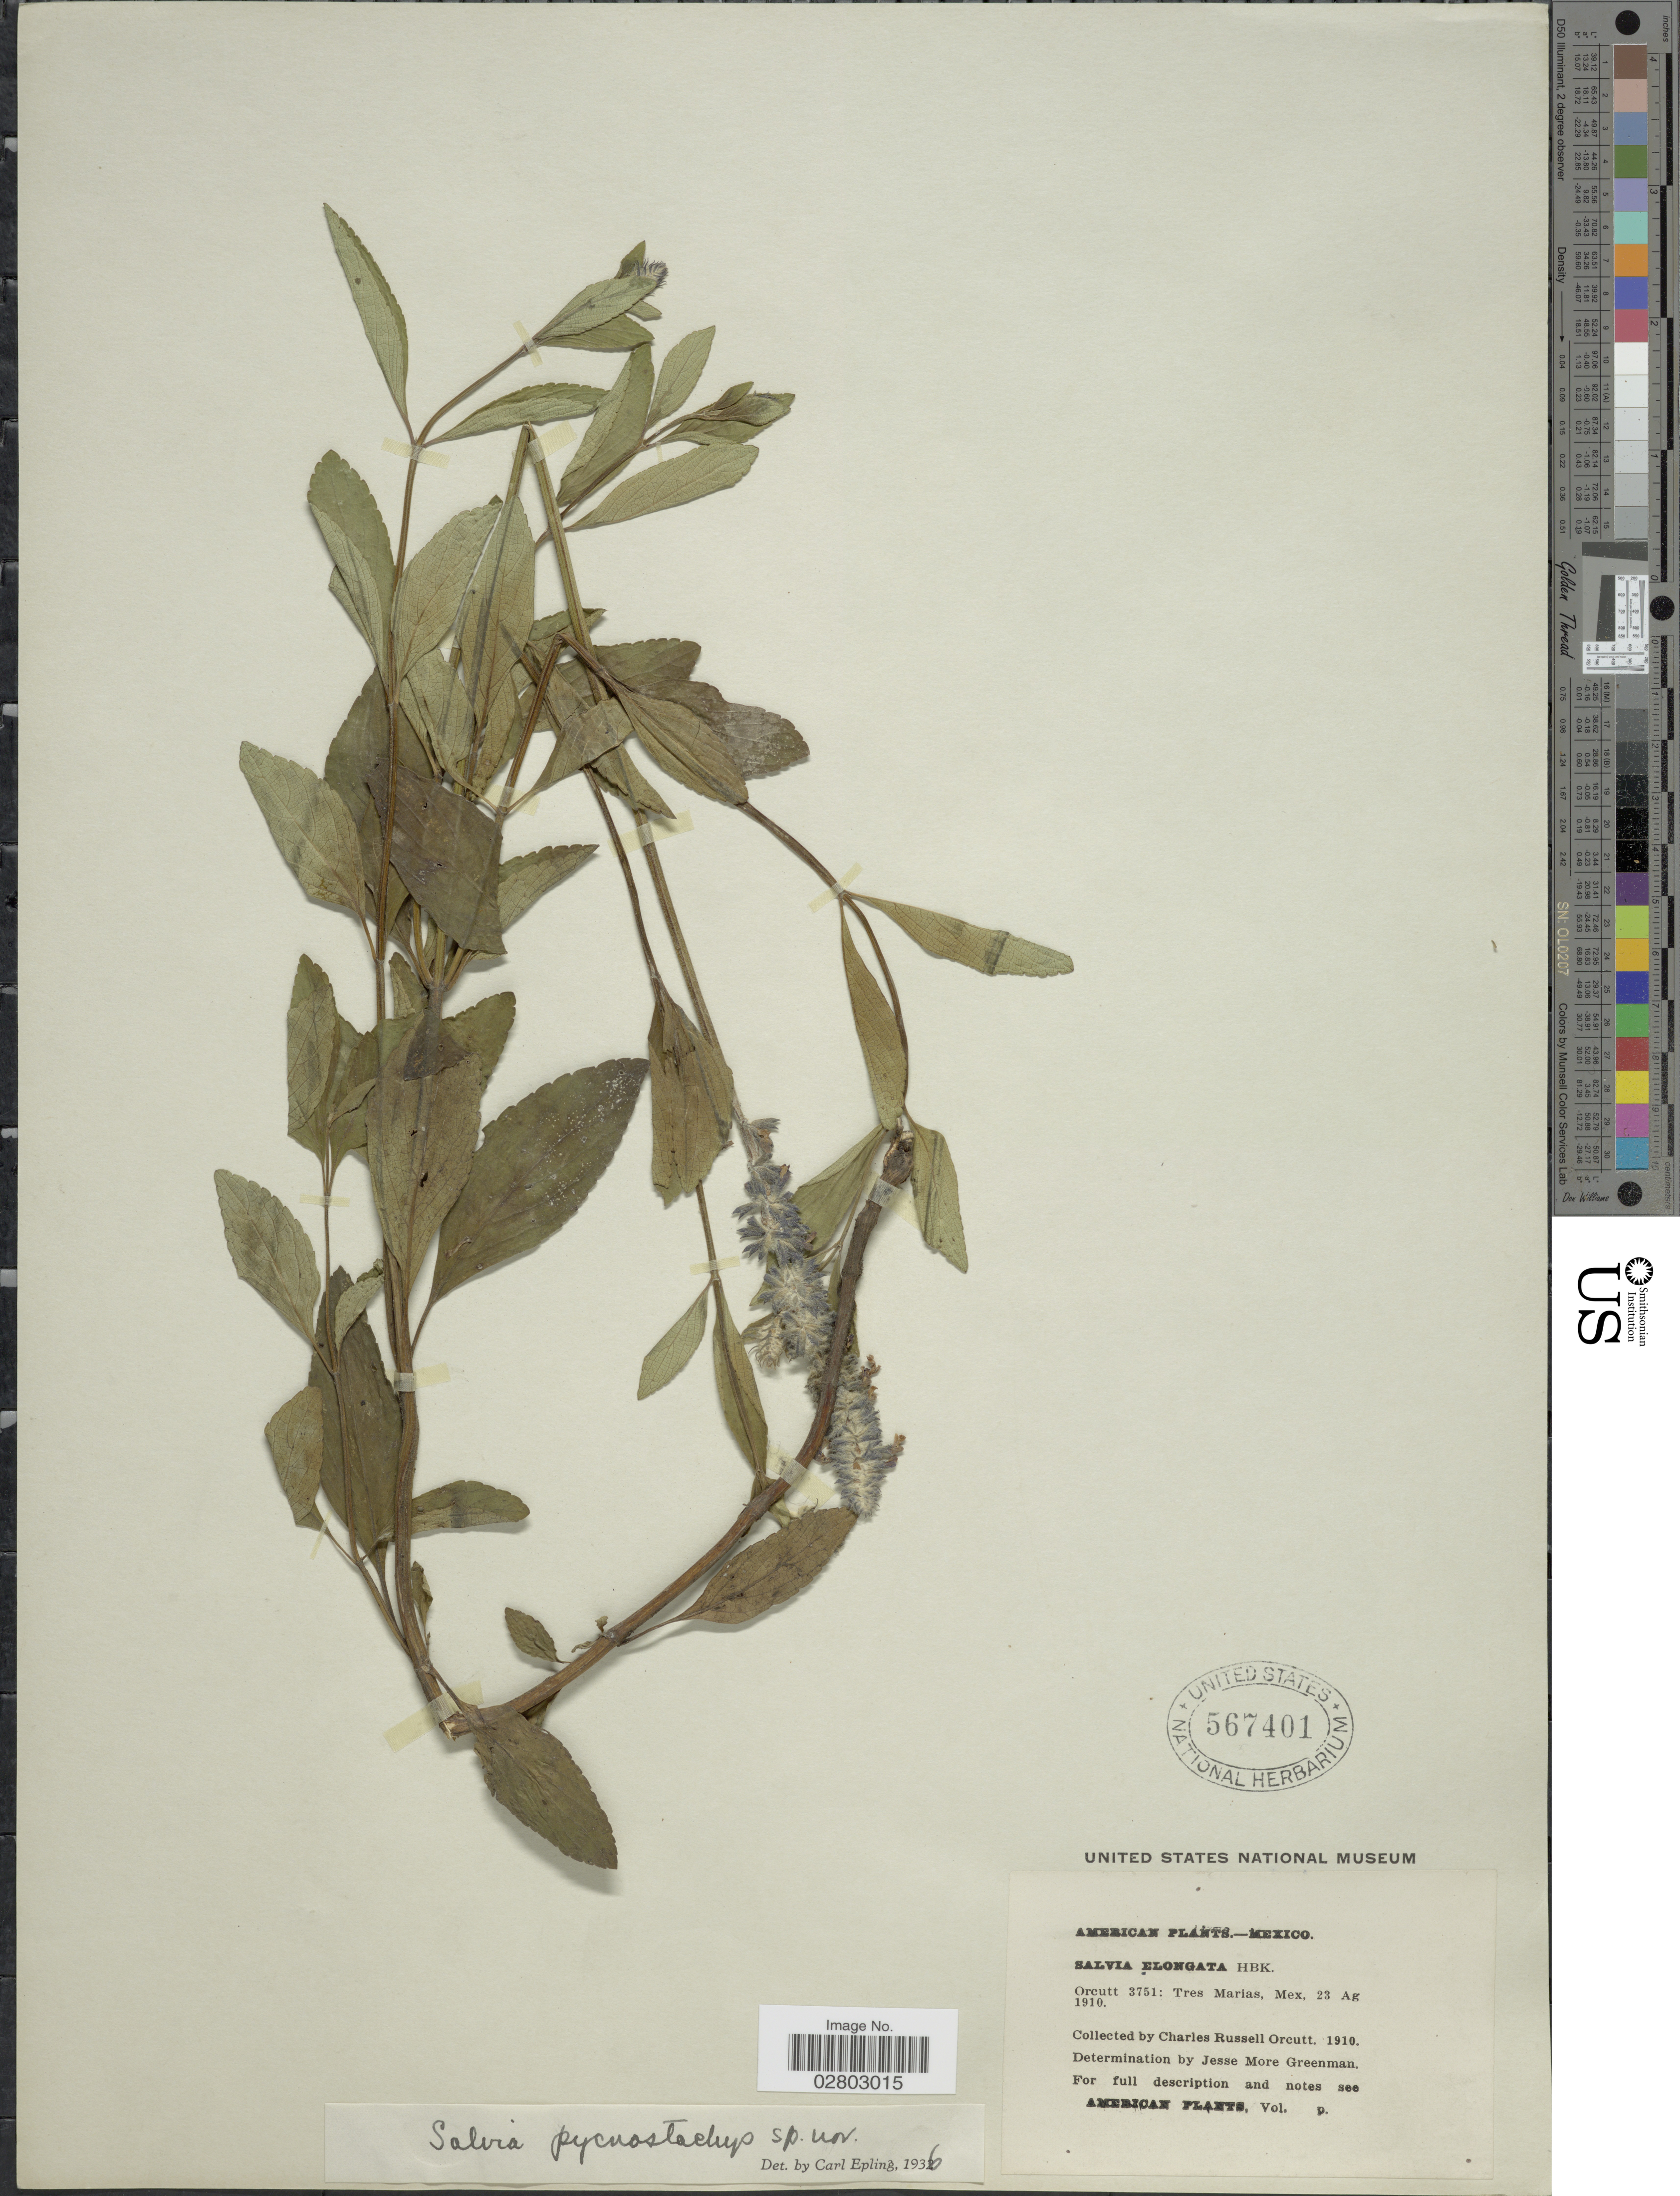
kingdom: Plantae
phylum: Tracheophyta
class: Magnoliopsida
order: Lamiales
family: Lamiaceae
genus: Salvia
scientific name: Salvia stachyoides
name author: Kunth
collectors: -- Orcutt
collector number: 3751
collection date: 1910-08-23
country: Mexico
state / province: Nayarit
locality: Tres Marias, Mex.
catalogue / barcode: US 567401